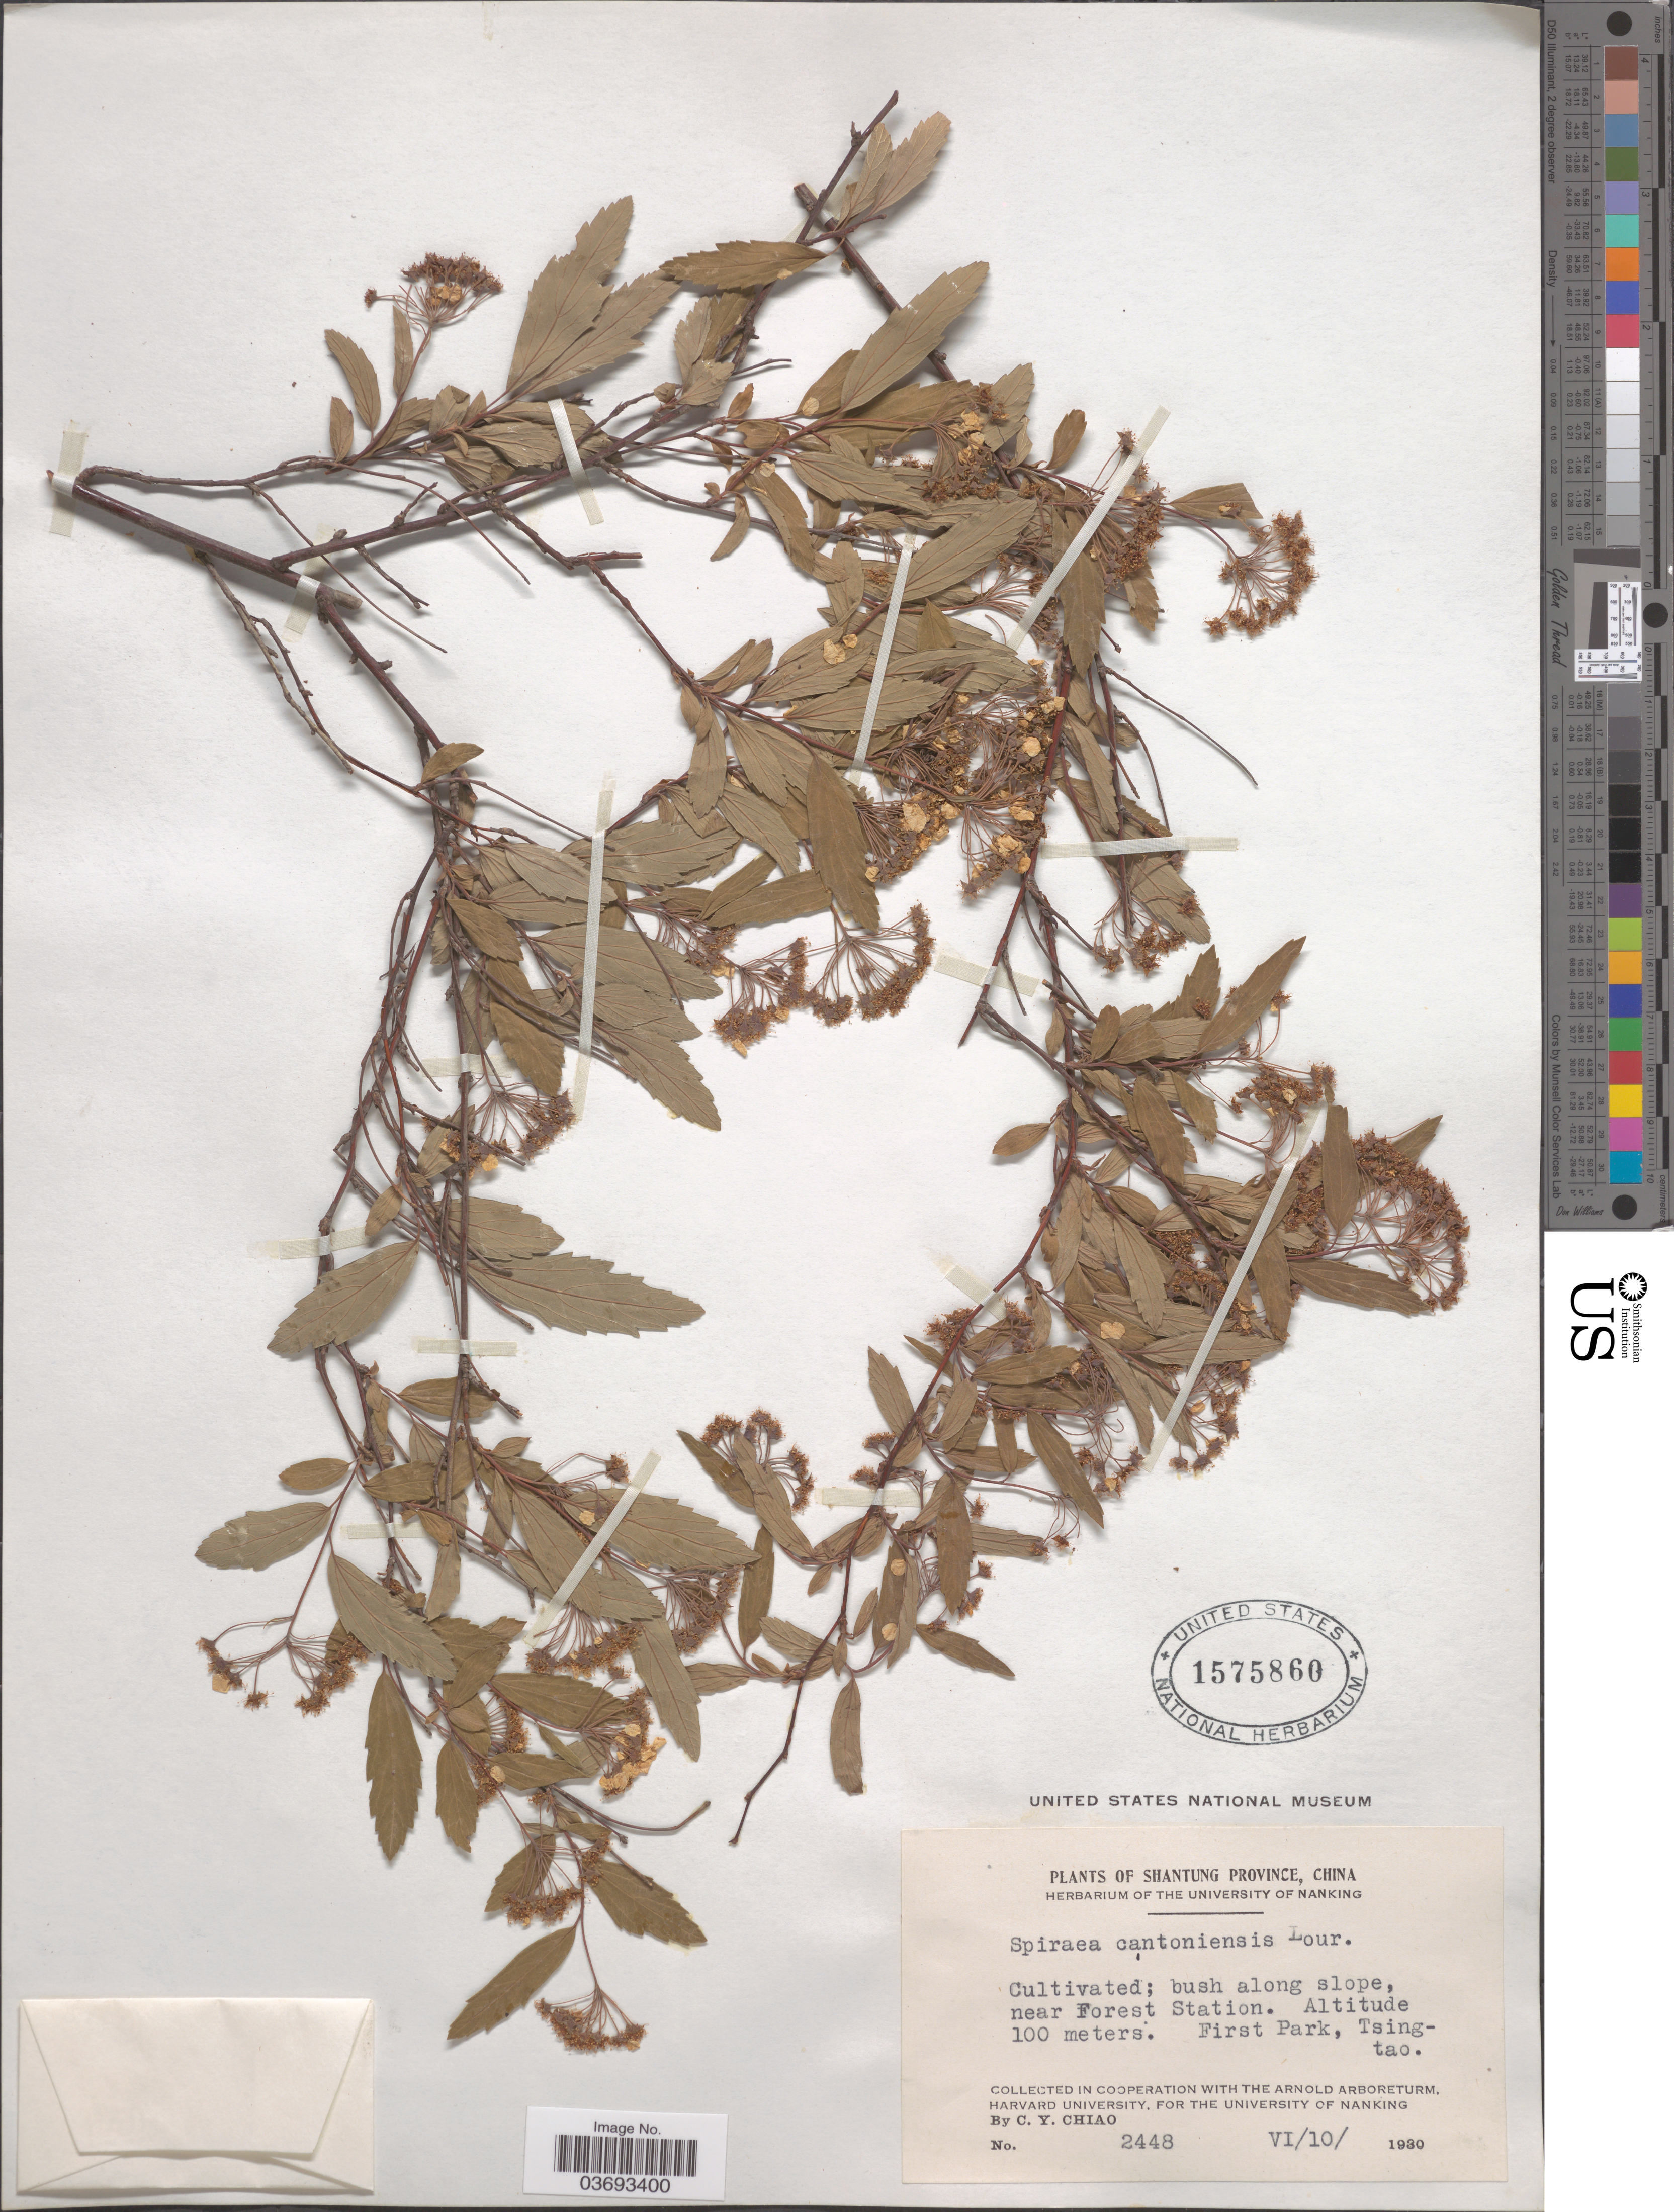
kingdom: Plantae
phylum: Tracheophyta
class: Magnoliopsida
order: Rosales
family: Rosaceae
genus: Spiraea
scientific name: Spiraea cantoniensis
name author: Lour.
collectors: C. Y. Chiao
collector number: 2448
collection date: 1930-06-10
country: China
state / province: Shandong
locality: Shantung Province. Bush along slope, near Forest Station. First Park, Tsing-tao.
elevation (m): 100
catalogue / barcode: US 1575860